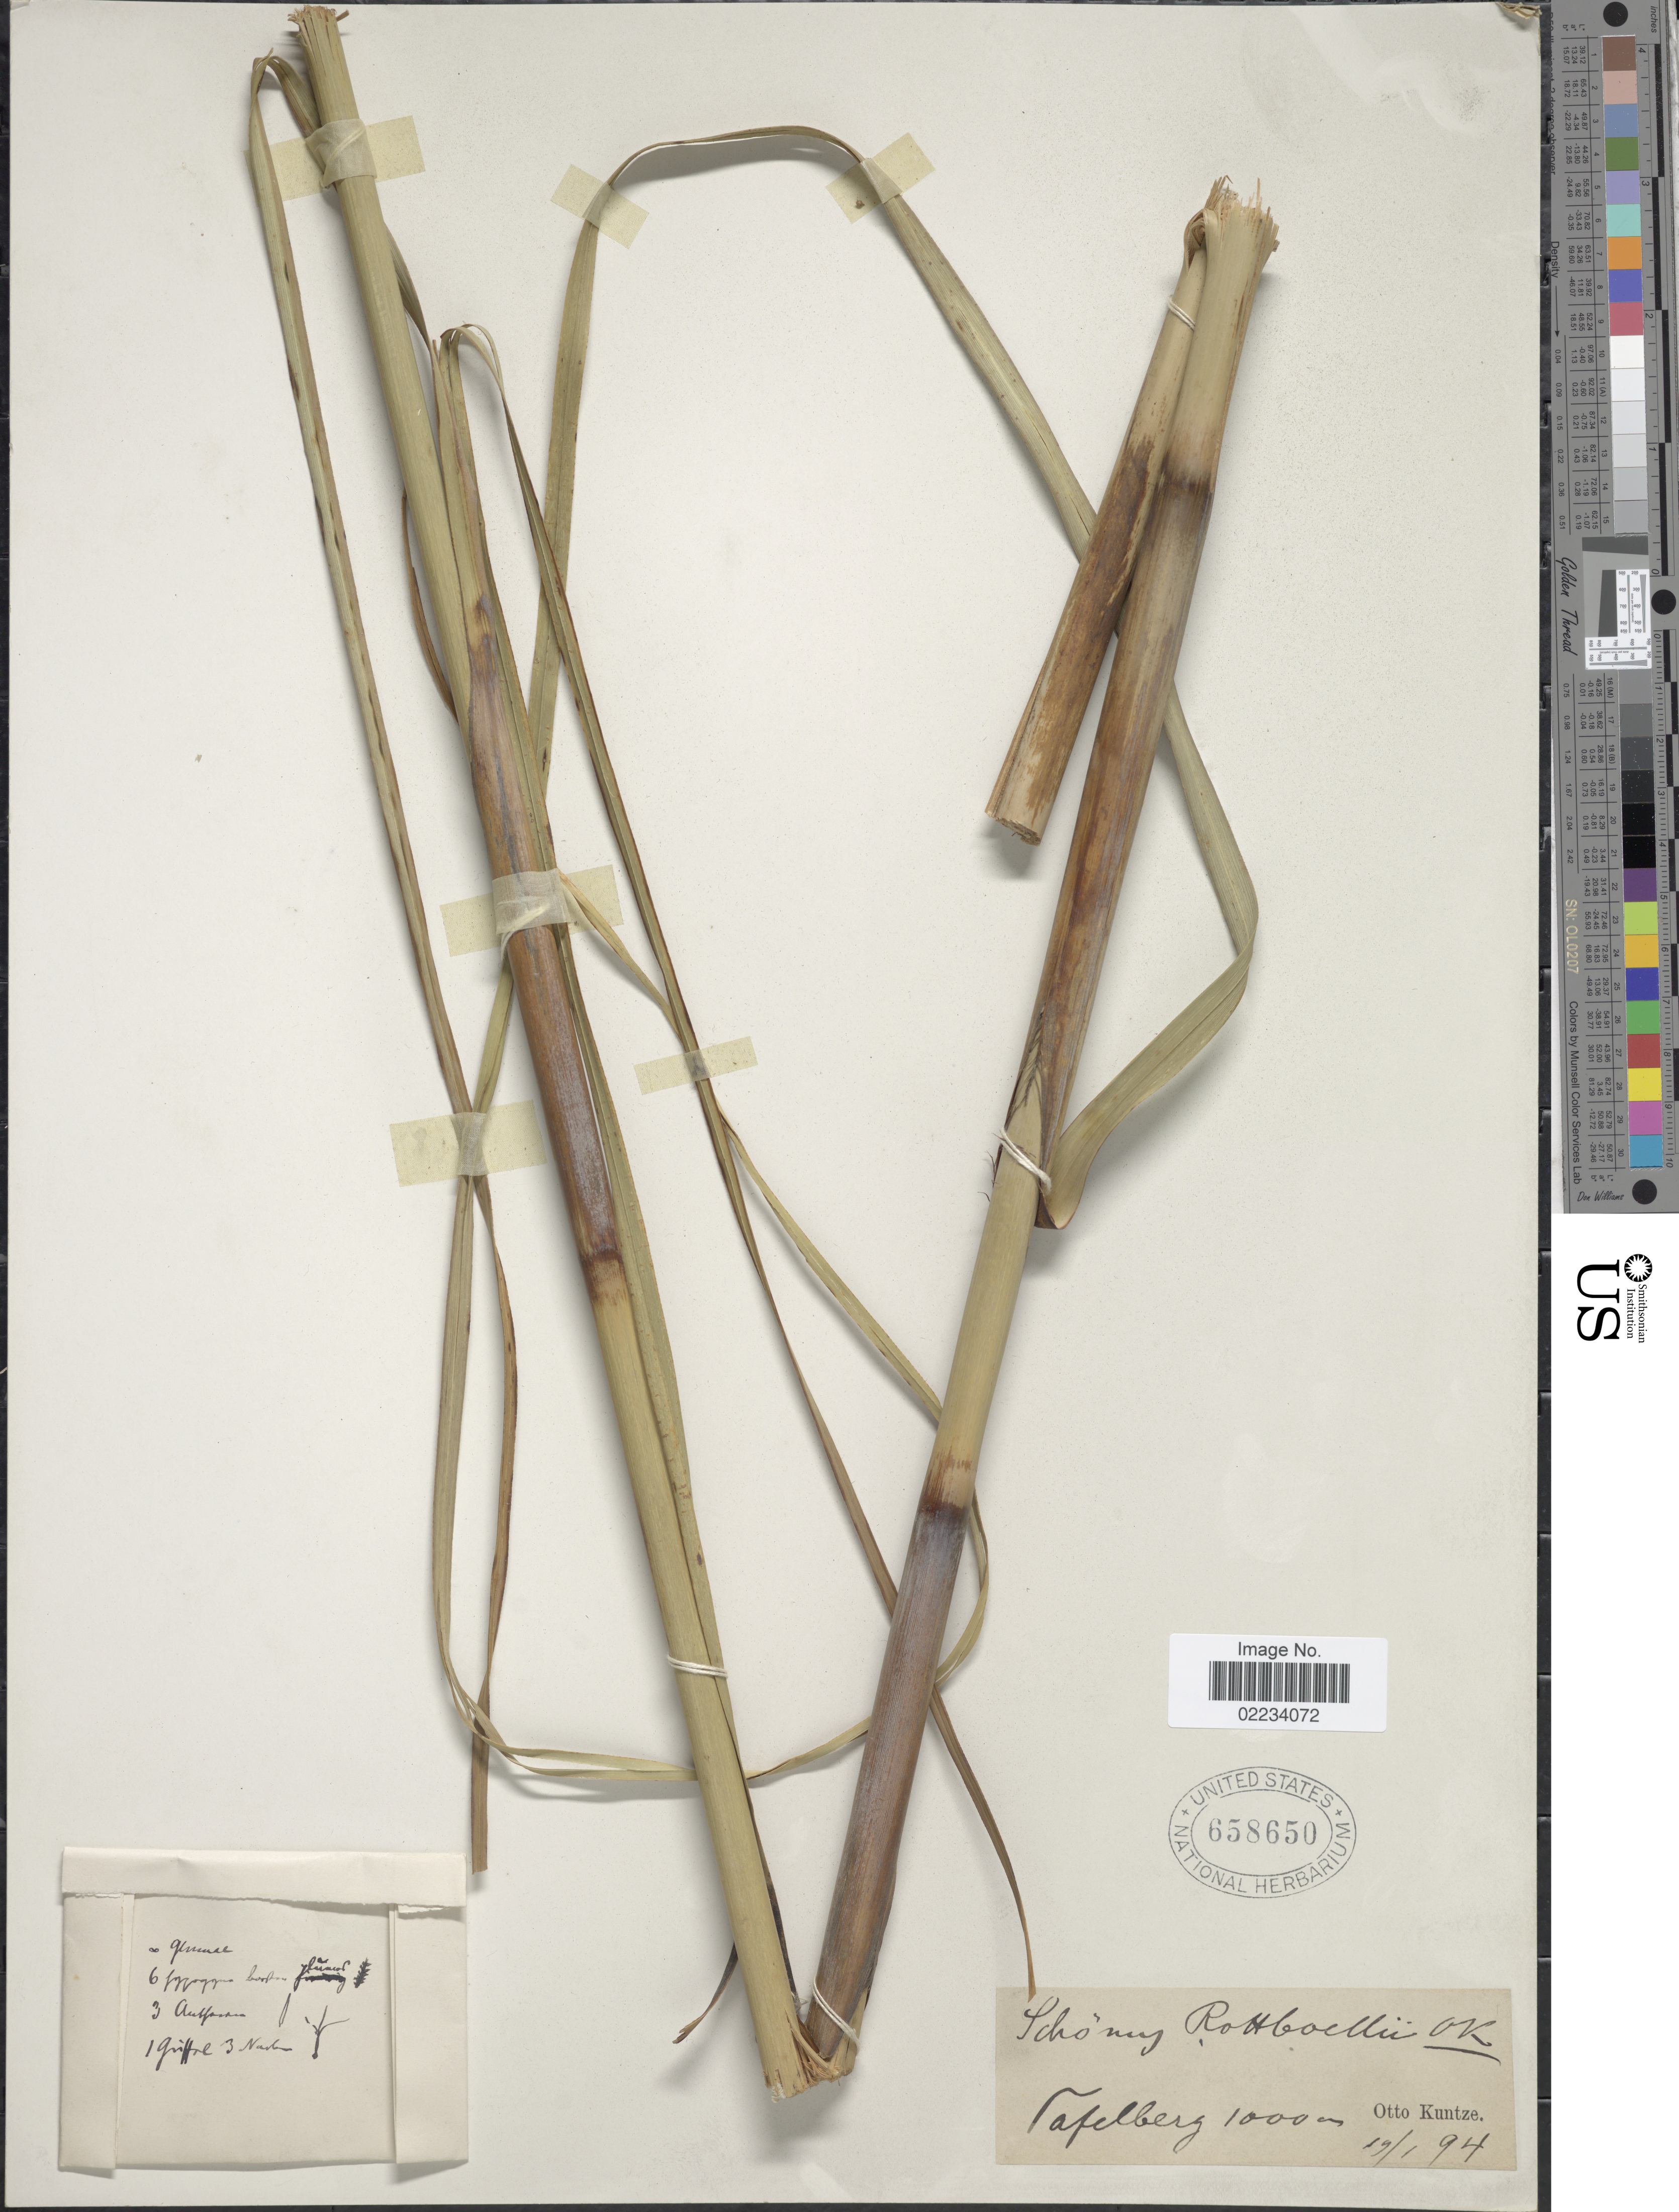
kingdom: Plantae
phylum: Tracheophyta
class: Liliopsida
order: Poales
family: Cyperaceae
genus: Tetraria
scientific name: Tetraria bromoides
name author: (Lam.) H. Pfeiff.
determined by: Strong, Mark T., (BOT), Smithsonian Institution - National Museum of Natural History (UNITED STATES)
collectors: C.E.O. Kuntze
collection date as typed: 19 Jan 1894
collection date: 1894-01-19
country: South Africa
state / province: Western Cape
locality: Tafelberg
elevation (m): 1000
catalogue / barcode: US 658650